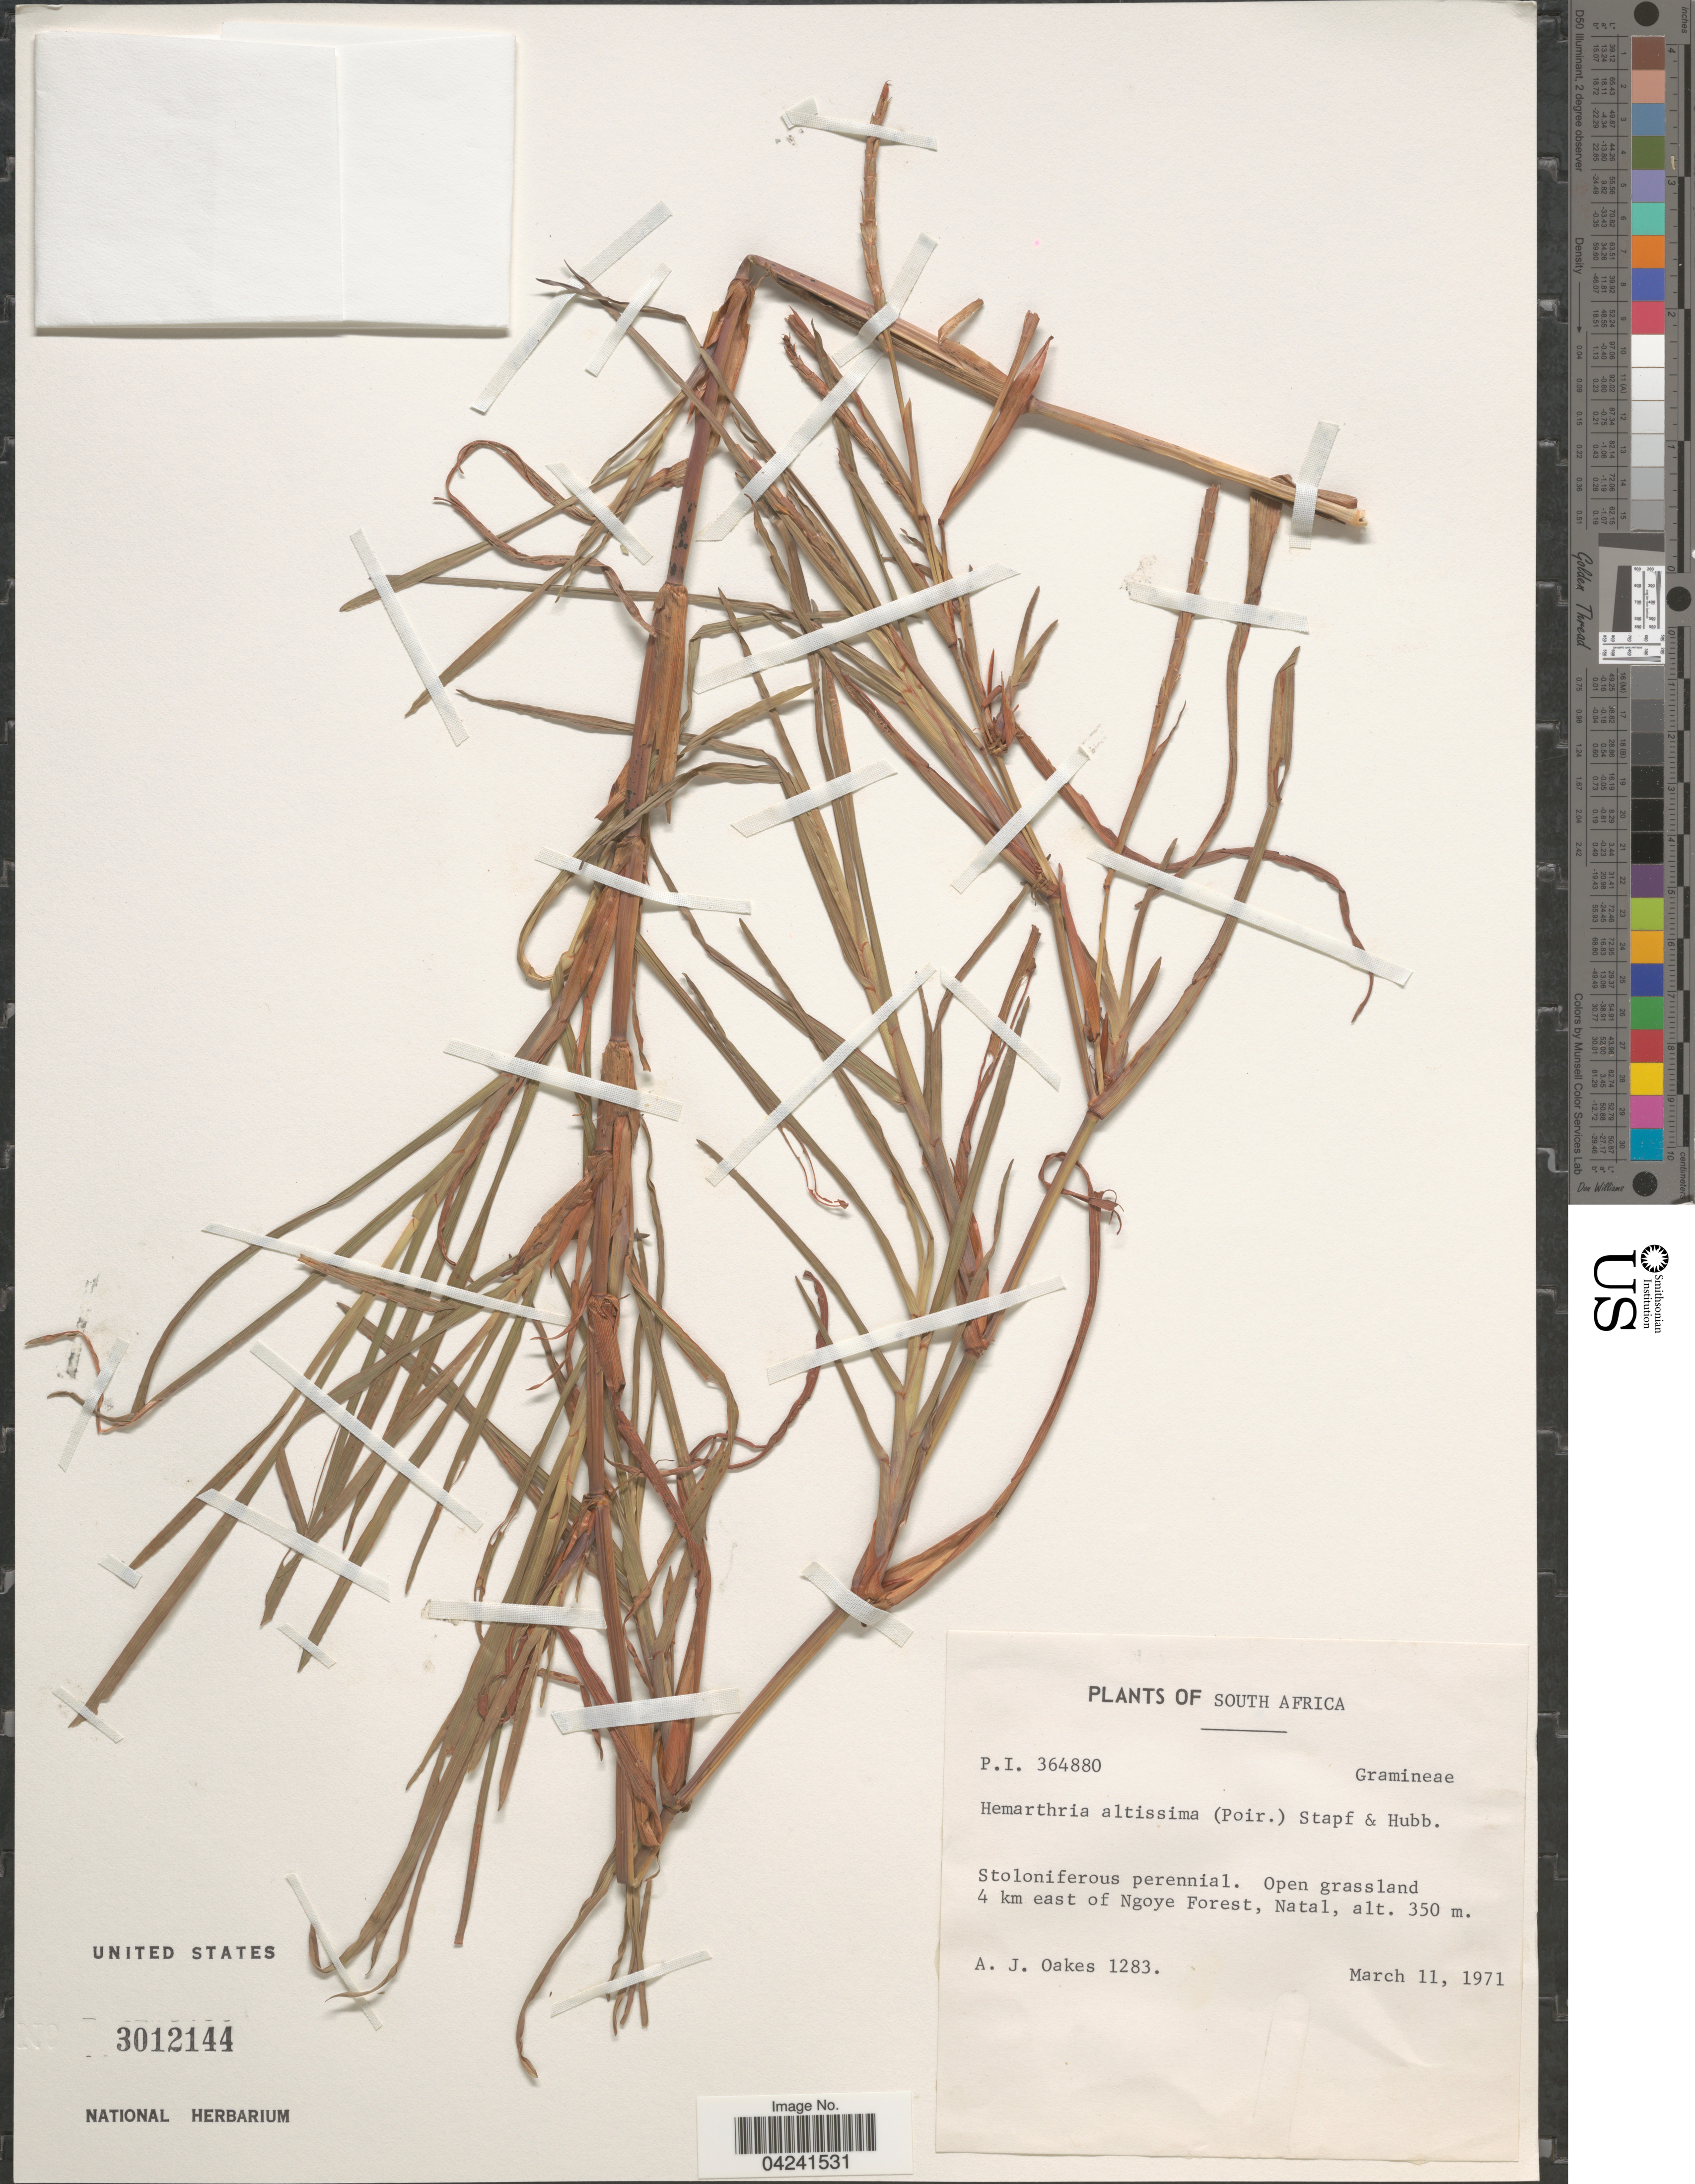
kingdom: Plantae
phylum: Tracheophyta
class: Liliopsida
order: Poales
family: Poaceae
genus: Hemarthria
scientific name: Hemarthria altissima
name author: (Poir.) Stapf & C. E. Hubb.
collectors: A. Oakes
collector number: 1283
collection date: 1971-03-11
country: South Africa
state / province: KwaZulu-Natal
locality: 4 km east of Ngoye Forest, Natal.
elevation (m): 350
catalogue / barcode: US 3012144